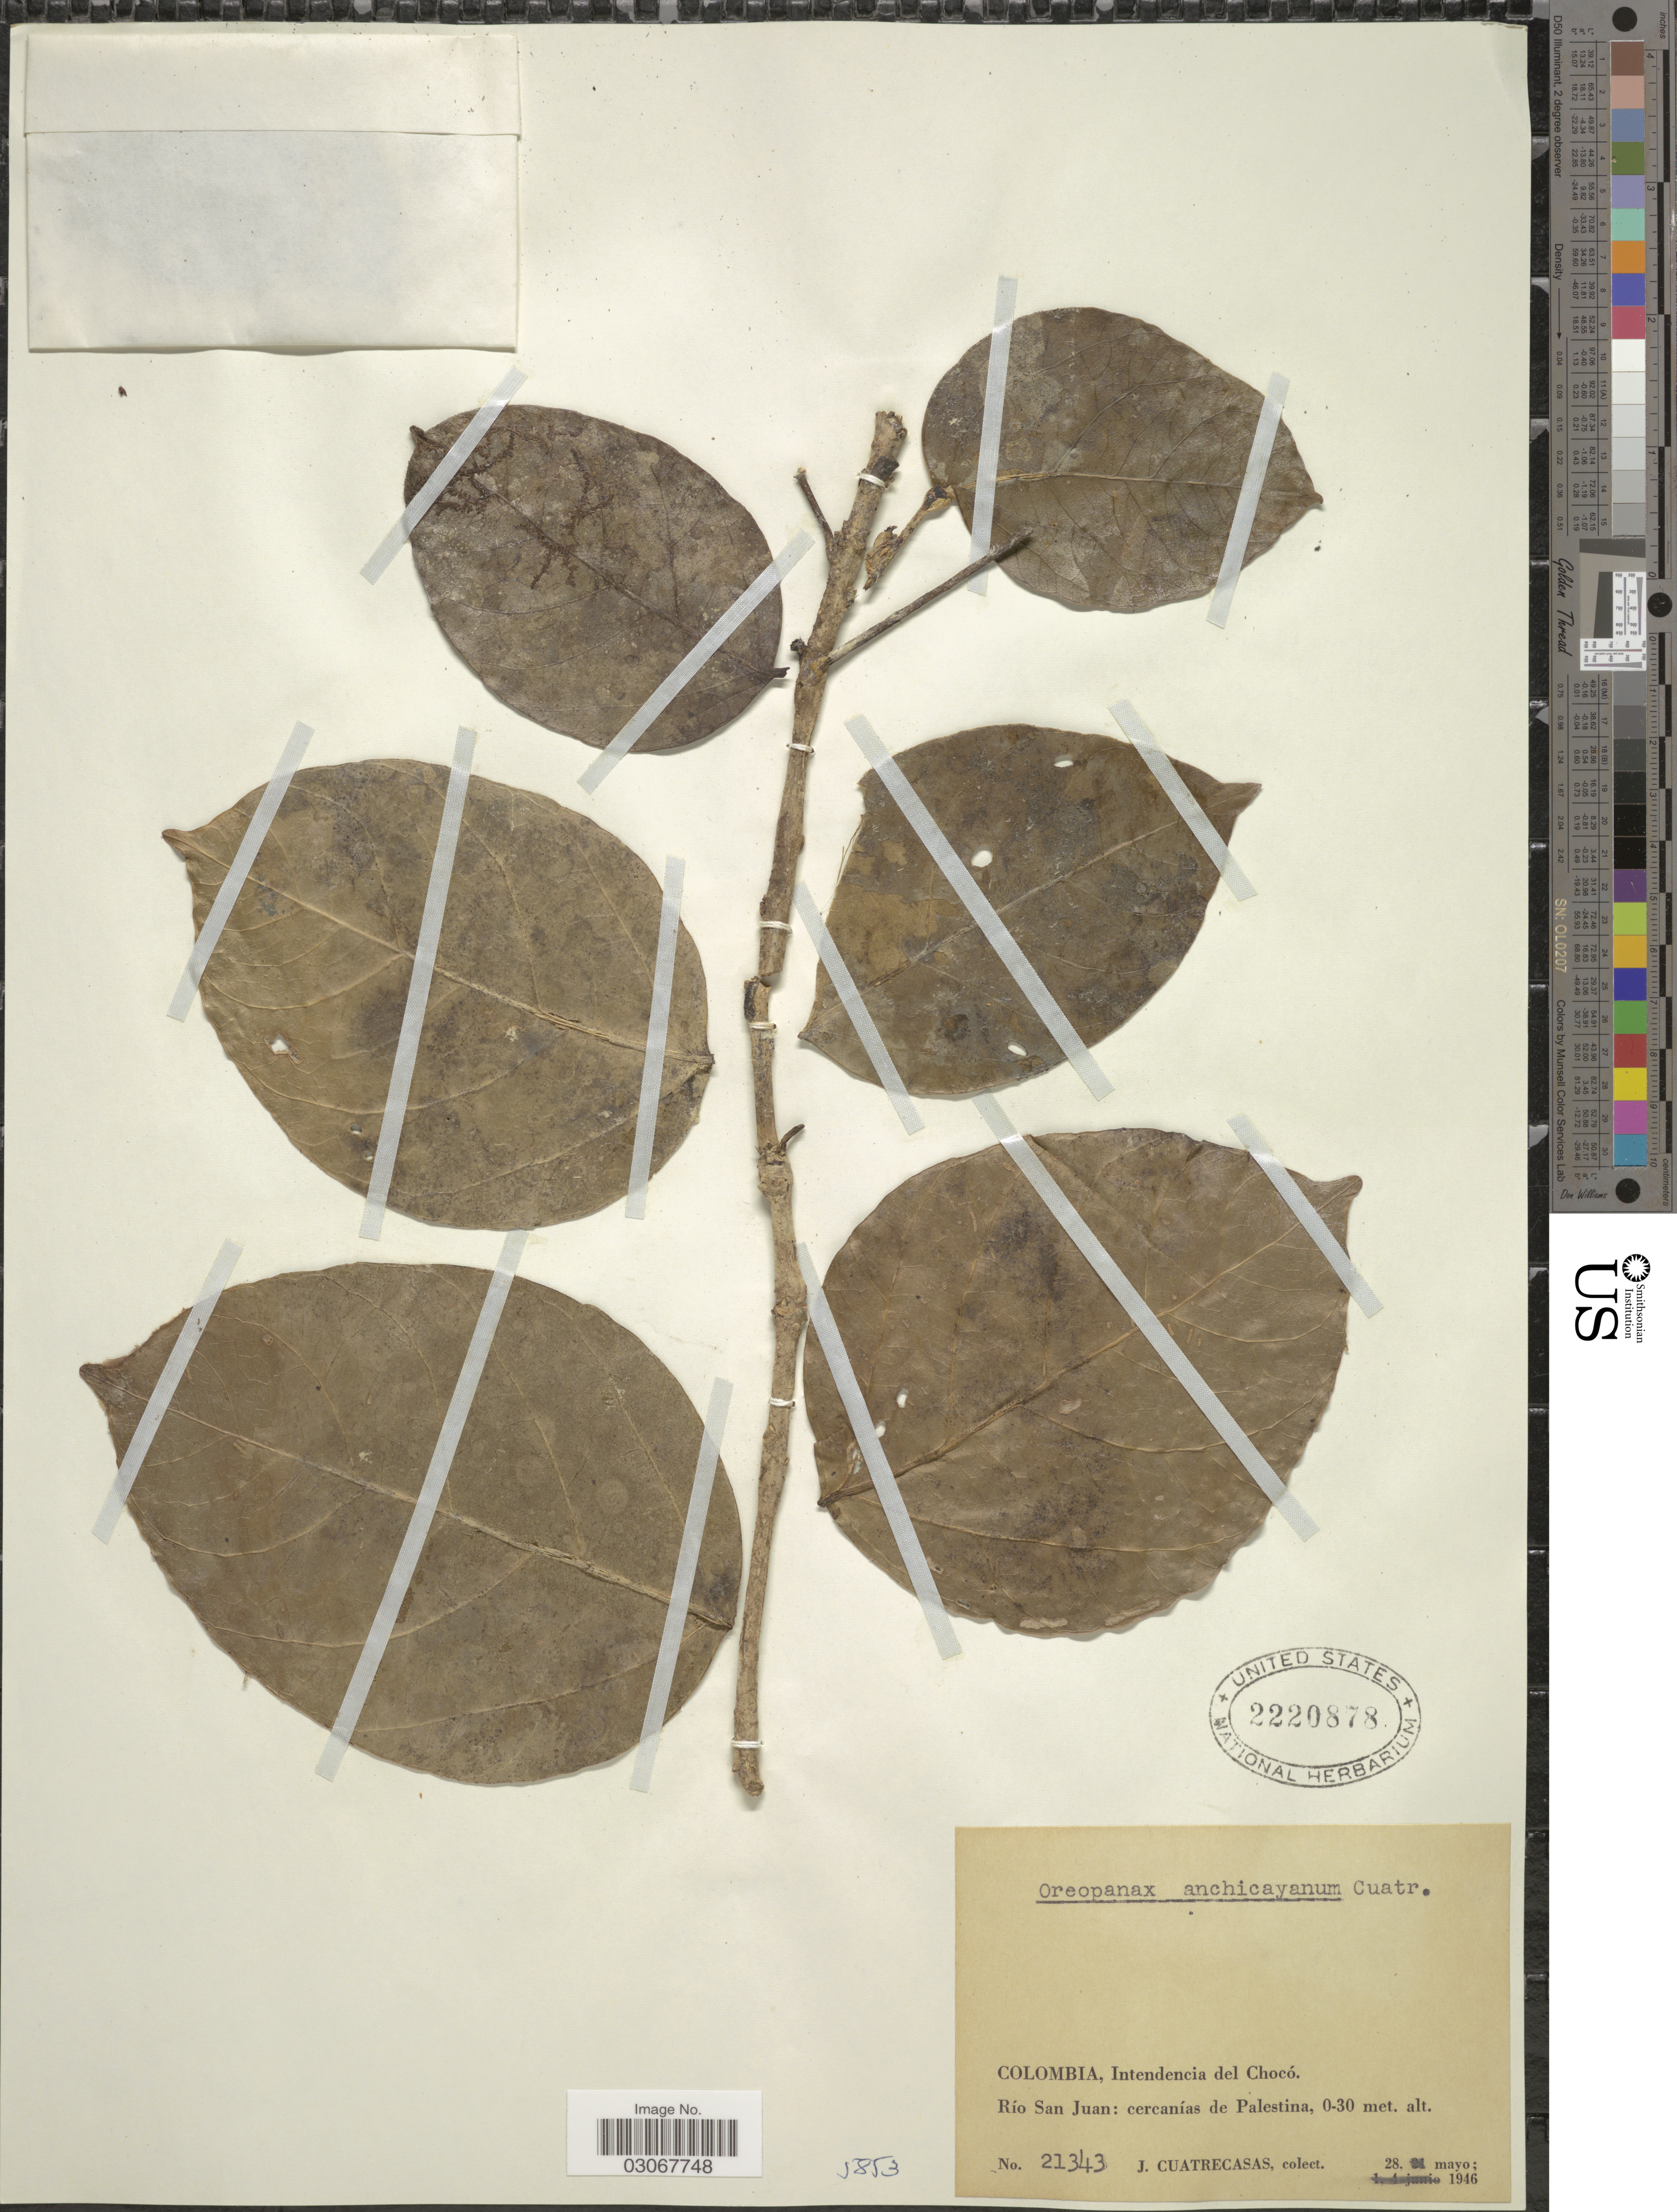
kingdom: Plantae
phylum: Tracheophyta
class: Magnoliopsida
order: Apiales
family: Araliaceae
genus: Oreopanax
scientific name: Oreopanax anchicayanus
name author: Cuatrec.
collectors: J. Cuatrecasas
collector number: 21343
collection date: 1946-05-28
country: Colombia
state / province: Chocó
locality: Intendencia del Chocó. Río San Juan: cercanías de Palestina.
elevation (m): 0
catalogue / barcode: US 2220878